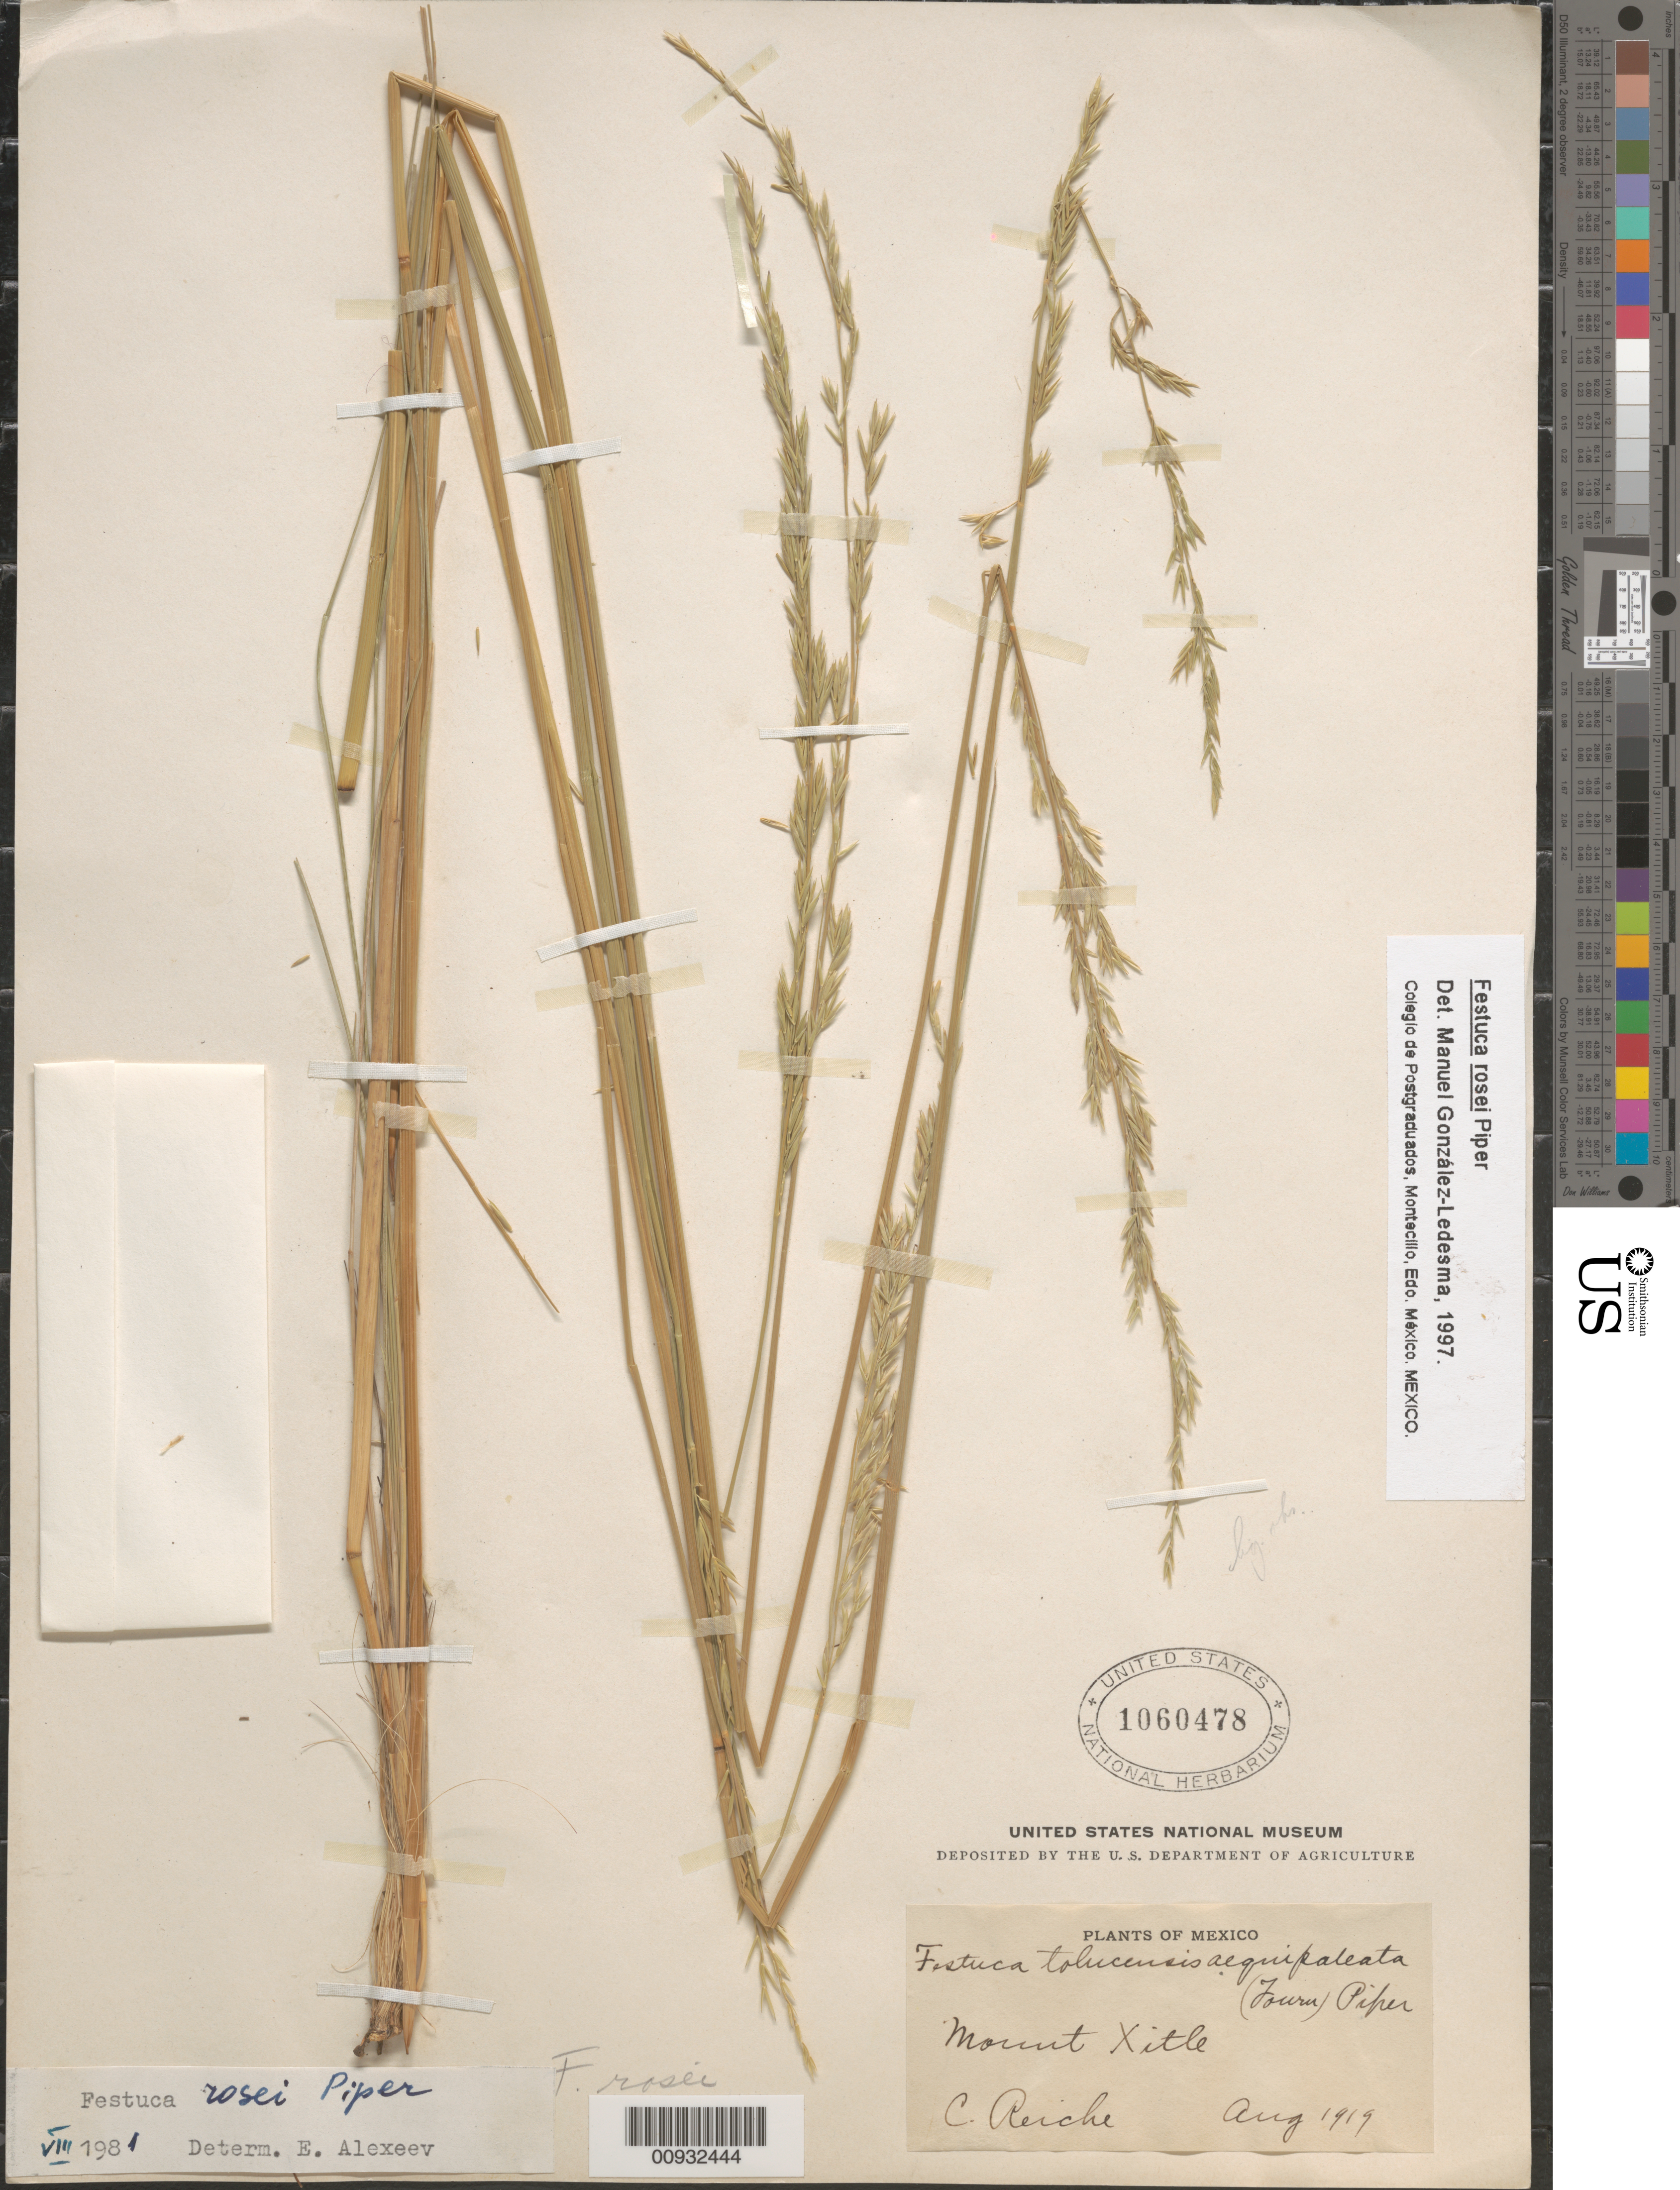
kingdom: Plantae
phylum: Tracheophyta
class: Liliopsida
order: Poales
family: Poaceae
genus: Festuca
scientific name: Festuca rosei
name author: Piper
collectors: K. Reiche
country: Mexico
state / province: México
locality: Mt. Xitle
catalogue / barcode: US 1060478